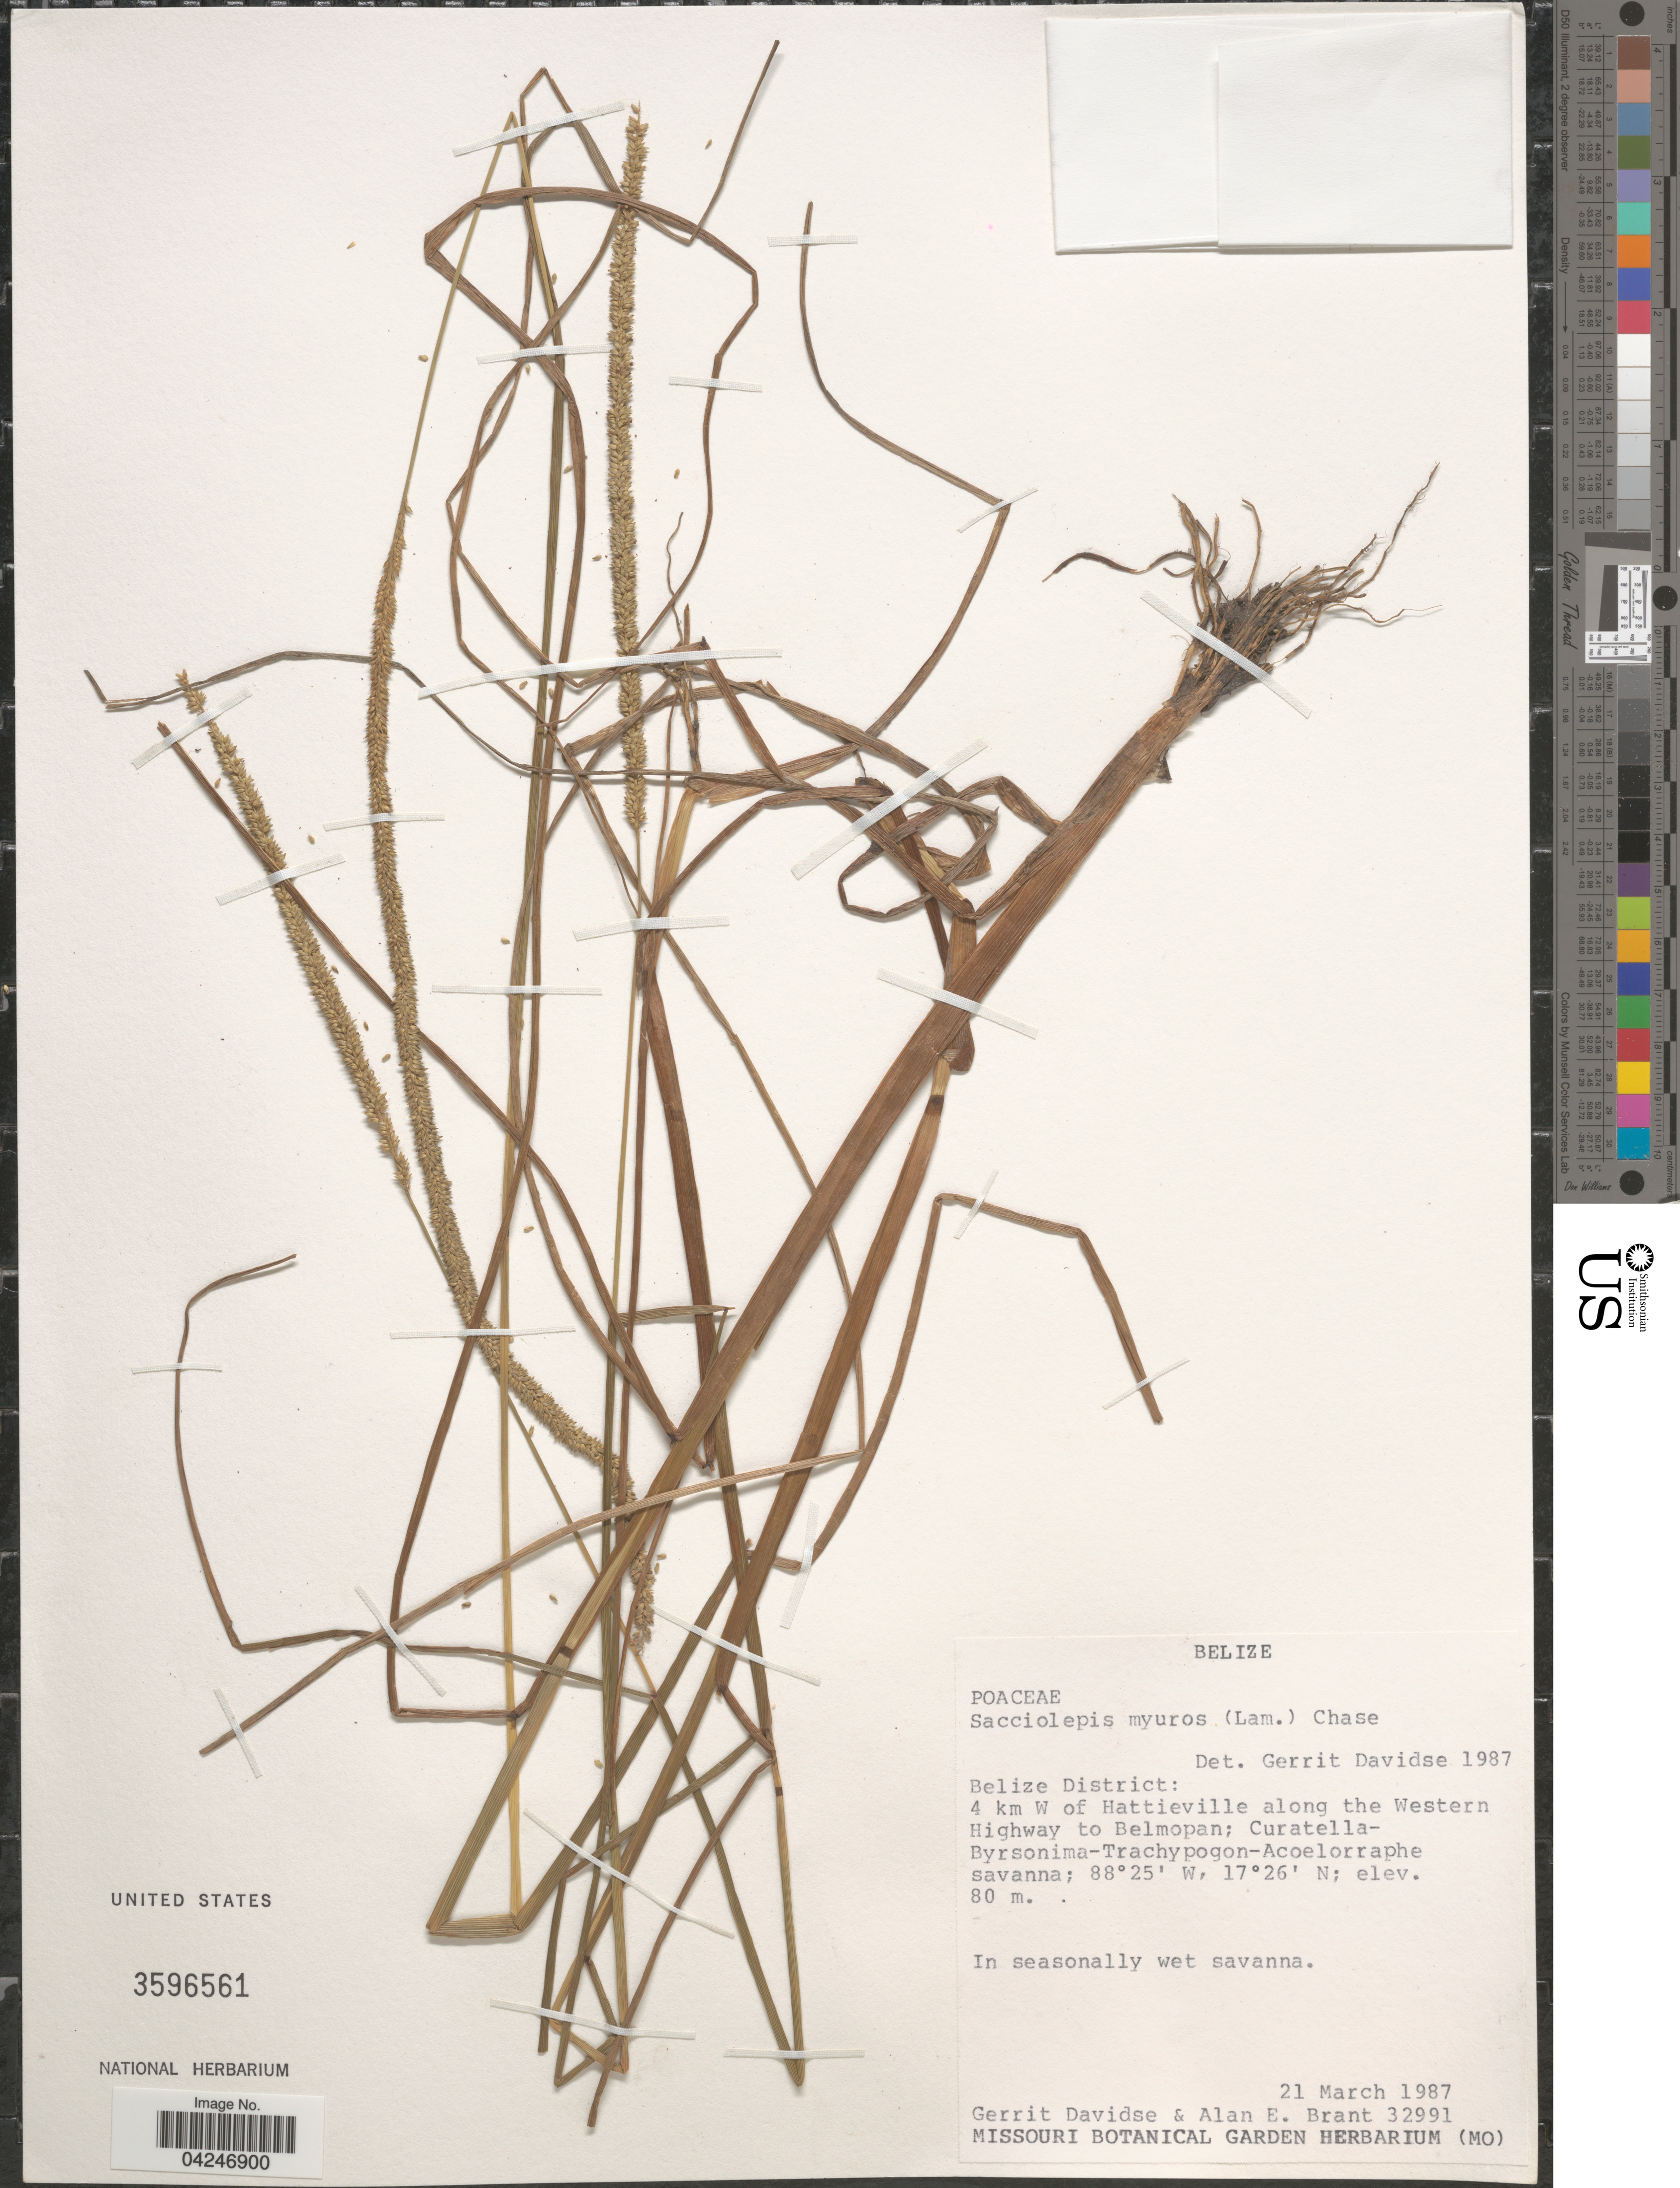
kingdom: Plantae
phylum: Tracheophyta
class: Liliopsida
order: Poales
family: Poaceae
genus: Sacciolepis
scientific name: Sacciolepis myuros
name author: (Lam.) Chase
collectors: G. Davidse & A. Brant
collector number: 32991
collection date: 1987-03-21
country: Belize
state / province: Belize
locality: Belize District: 4 km W of Hattieville along the Western Highway to Belmopan.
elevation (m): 80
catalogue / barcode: US 3596561